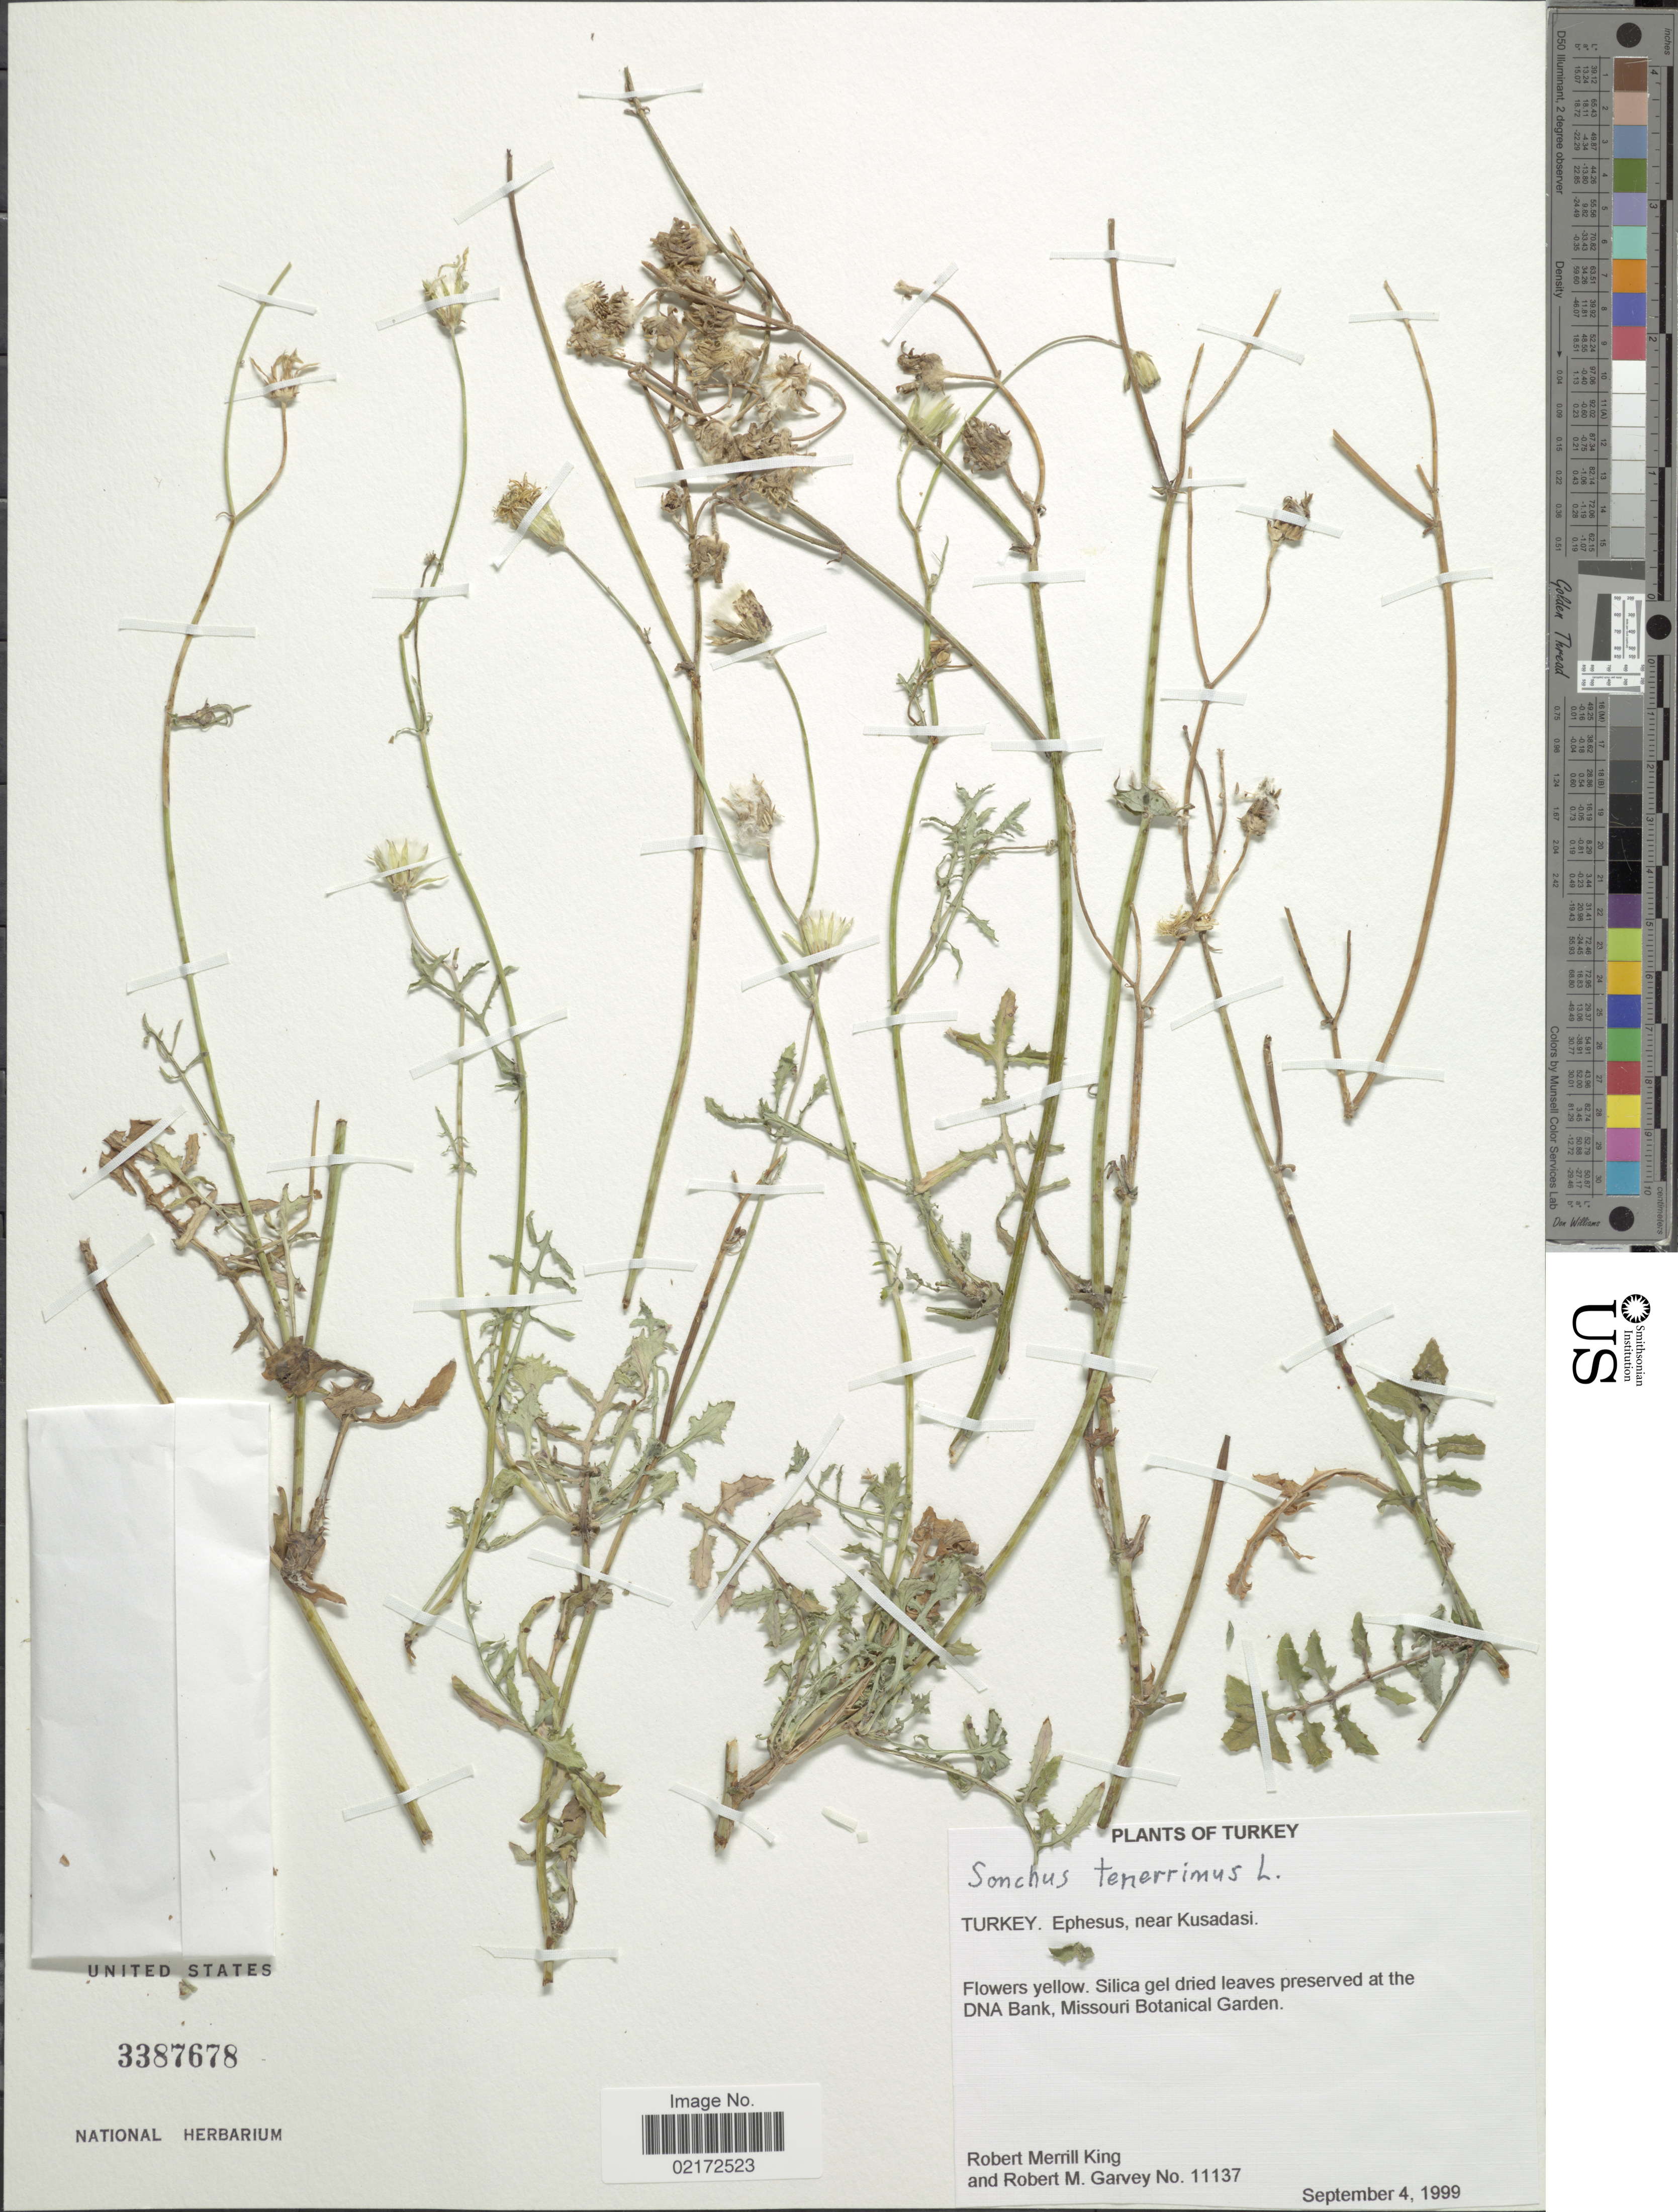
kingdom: Plantae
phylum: Tracheophyta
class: Magnoliopsida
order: Asterales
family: Asteraceae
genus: Sonchus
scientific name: Sonchus tenerrimus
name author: L.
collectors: R. M. King & R. Garvey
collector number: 11137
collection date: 1999-09-04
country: Turkey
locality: Turkey. Ephesus, near Kusadasi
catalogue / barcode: US 3387678